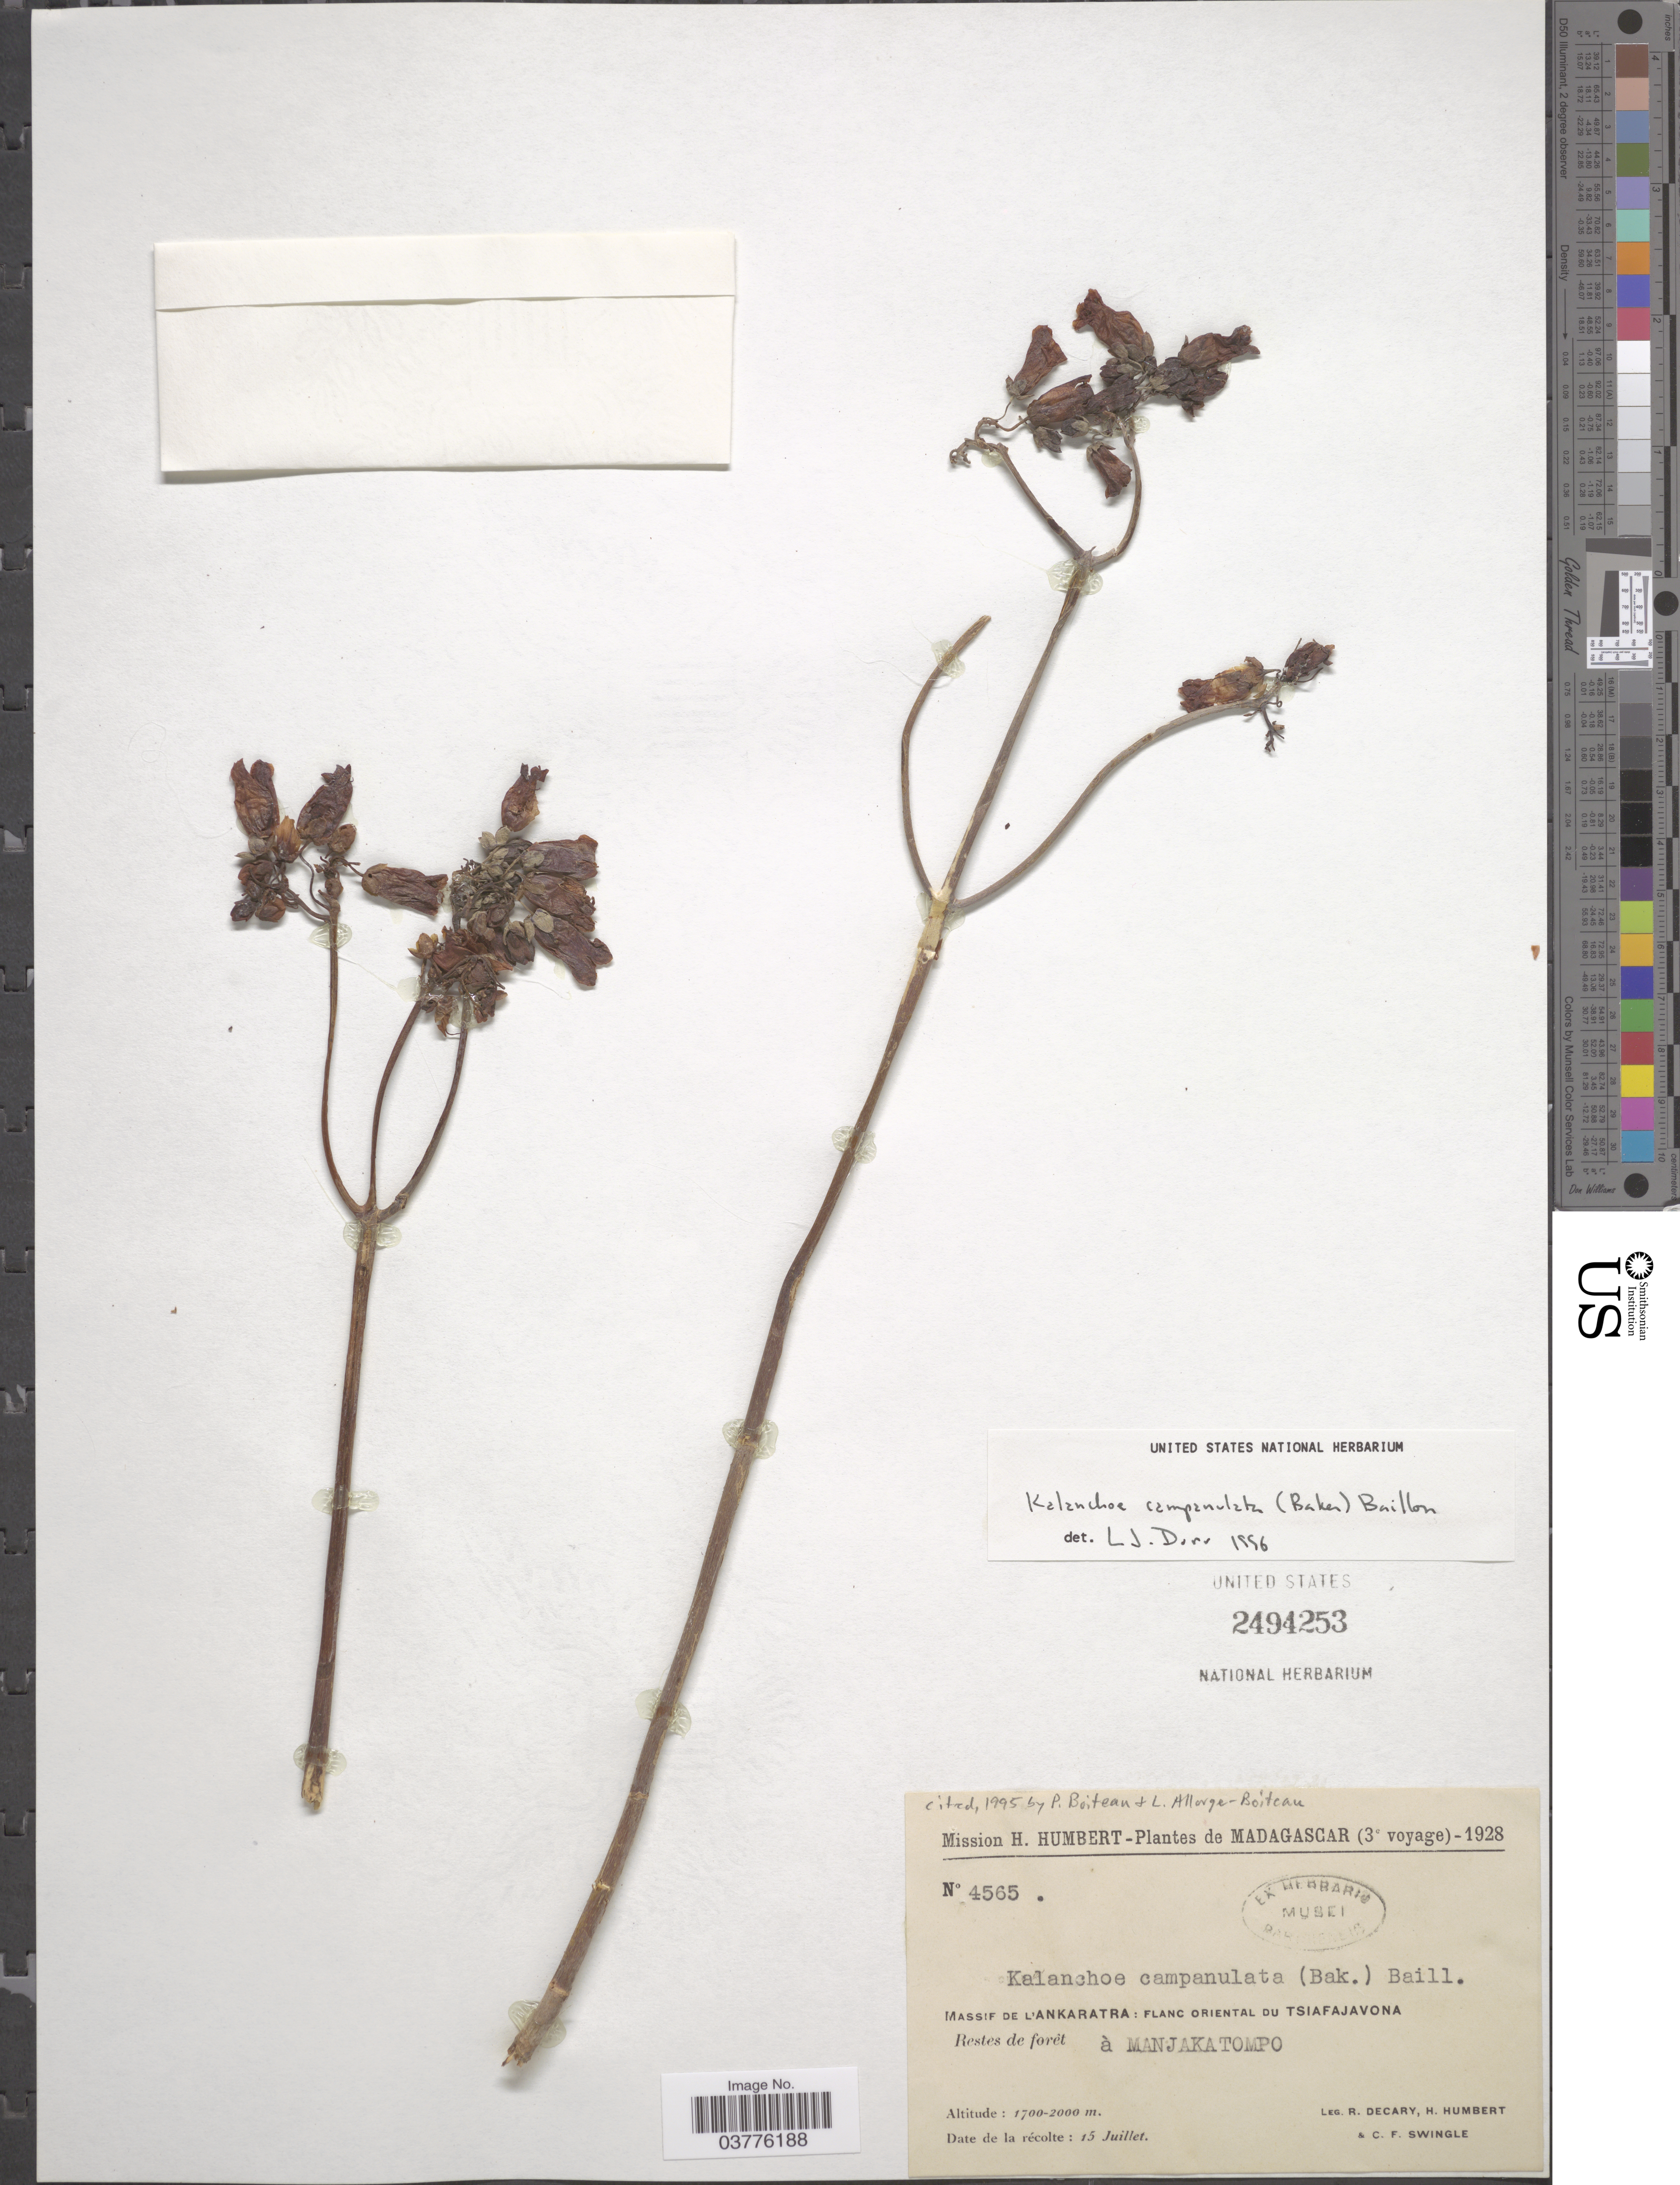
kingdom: Plantae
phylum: Tracheophyta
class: Magnoliopsida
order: Saxifragales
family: Crassulaceae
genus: Kalanchoe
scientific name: Kalanchoe campanulata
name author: (Baker) Baill.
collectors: R. Decary, H. Humbert & C. Swingle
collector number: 4565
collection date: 1928-07-15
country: Madagascar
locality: Massif de l'Ankaratra: Flanc Oriental du Tsiafajavona à Manjakatompo.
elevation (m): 1700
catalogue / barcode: US 2494253